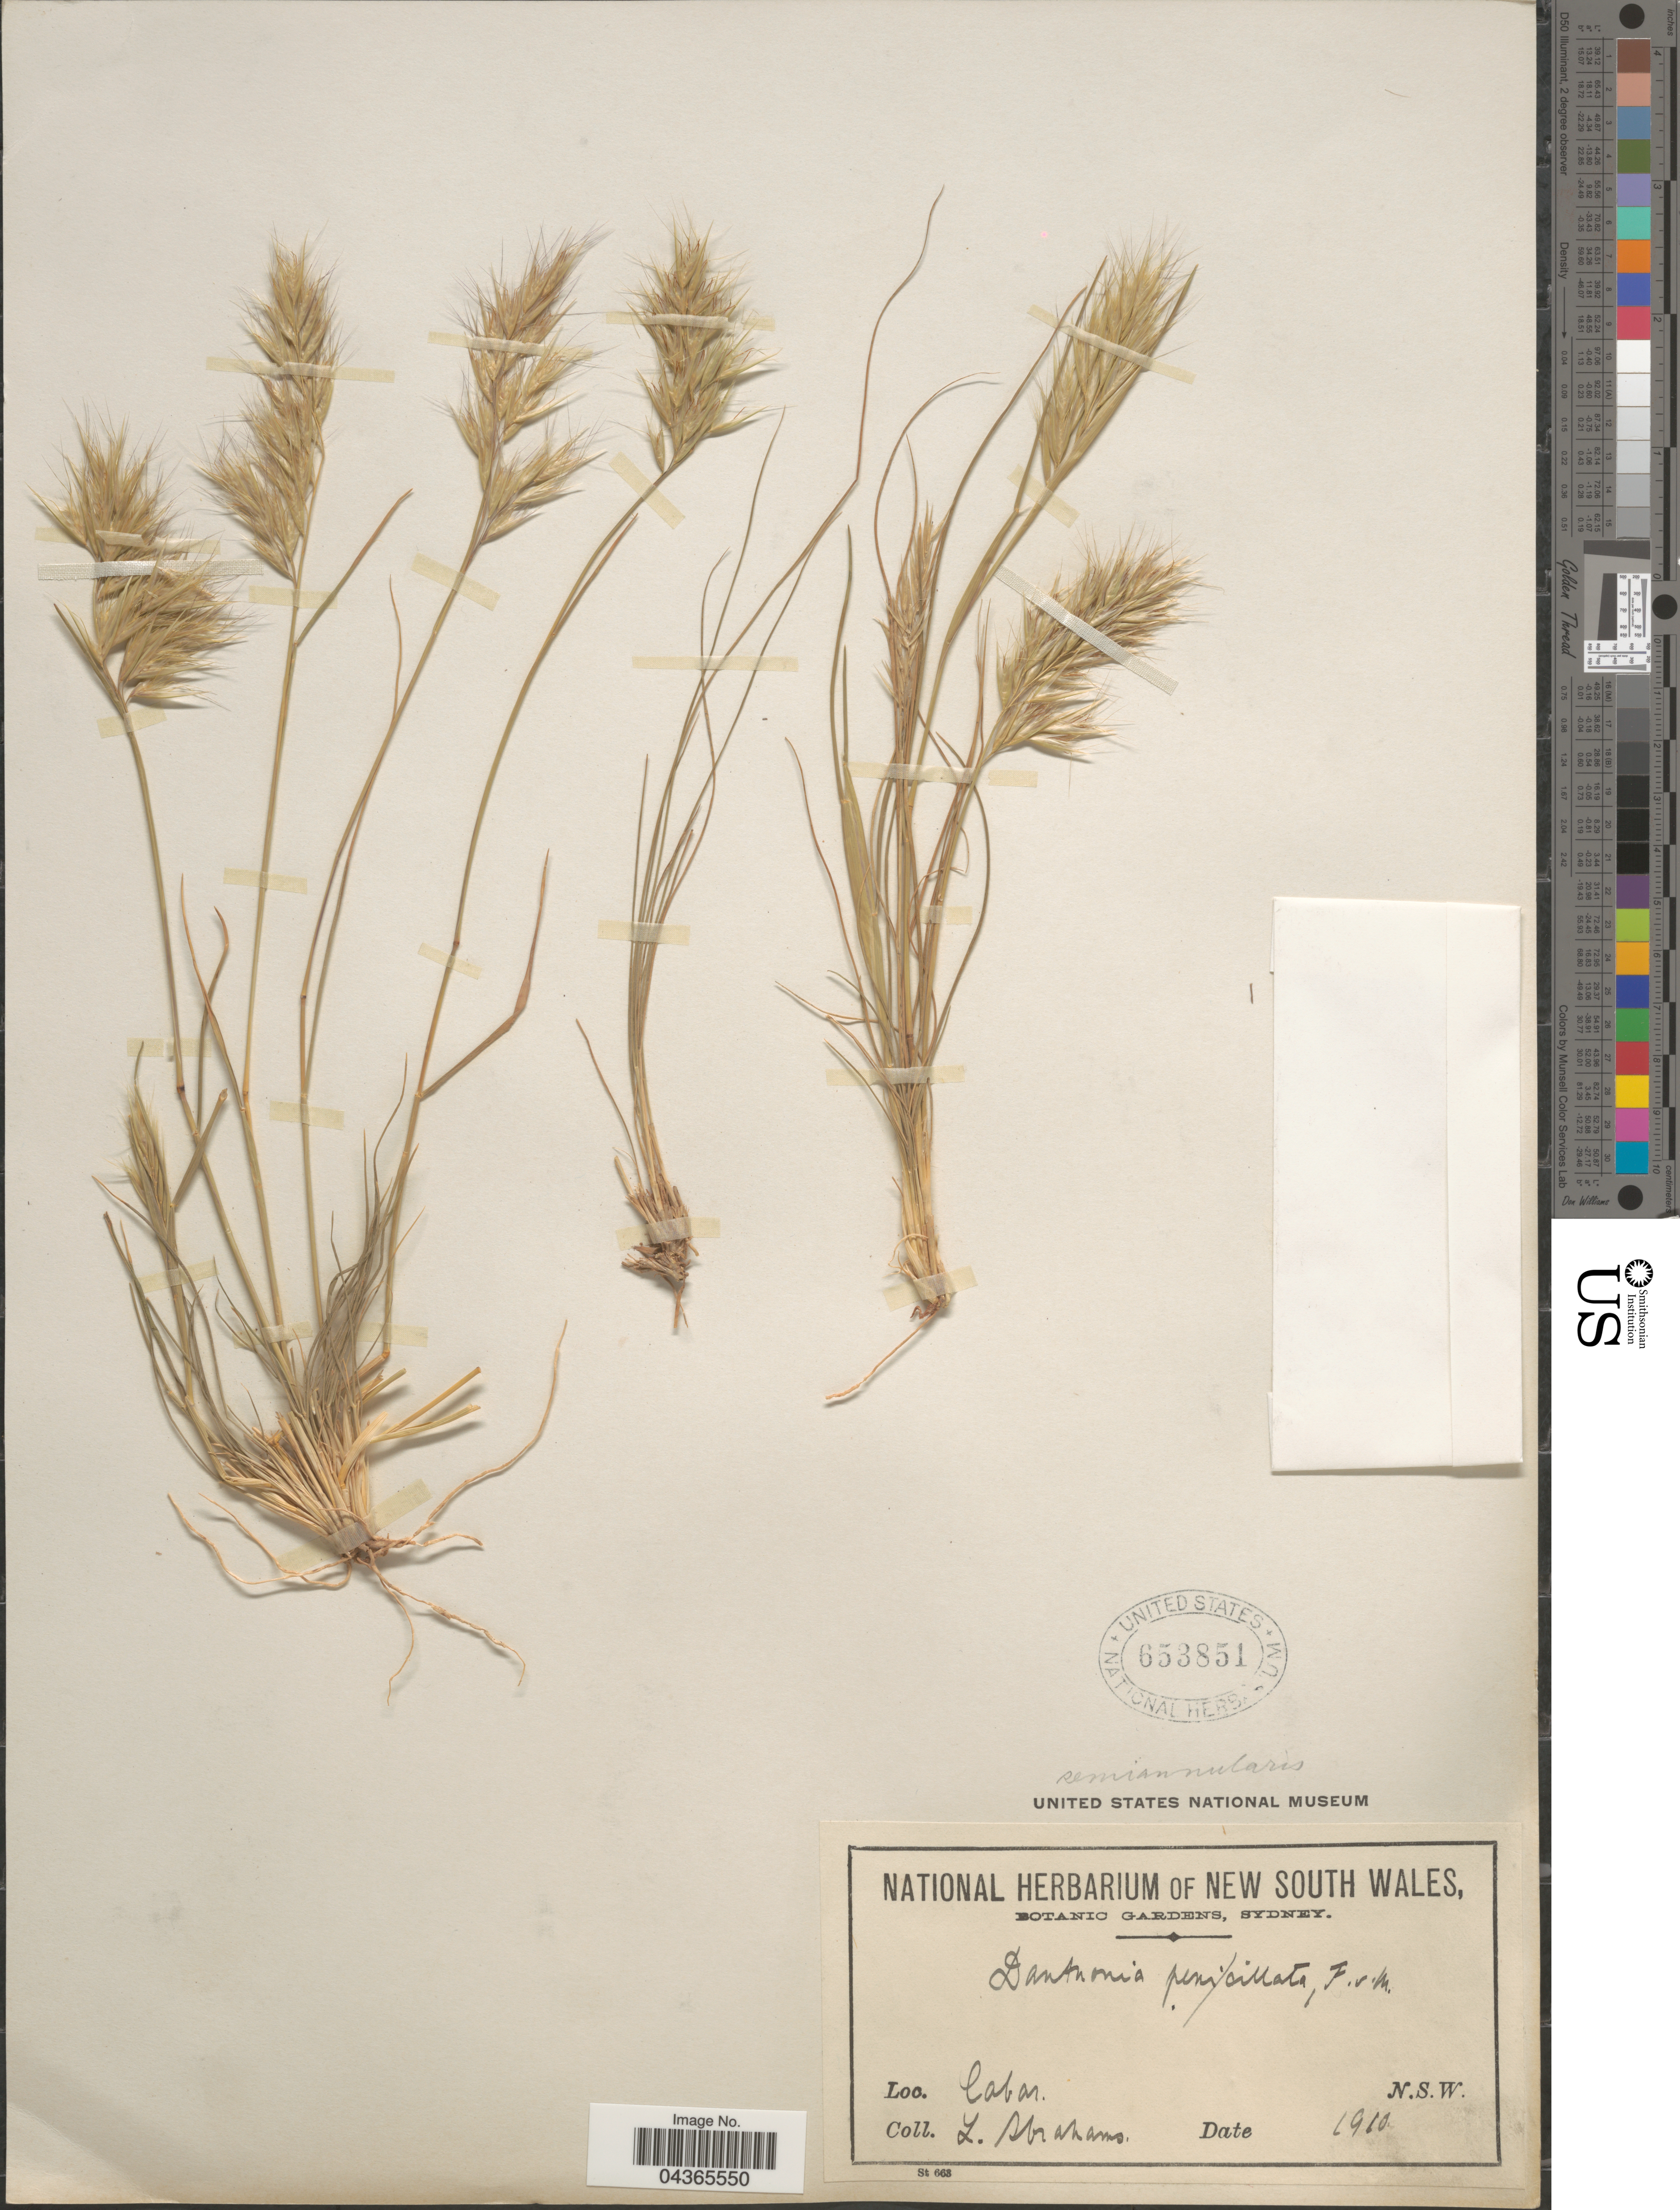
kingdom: Plantae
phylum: Tracheophyta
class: Liliopsida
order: Poales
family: Poaceae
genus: Rytidosperma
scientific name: Rytidosperma semiannulare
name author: (Labill.) Connor & Edgar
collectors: L. Abrahams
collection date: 1910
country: Australia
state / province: New South Wales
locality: Cobar.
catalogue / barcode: US 653851